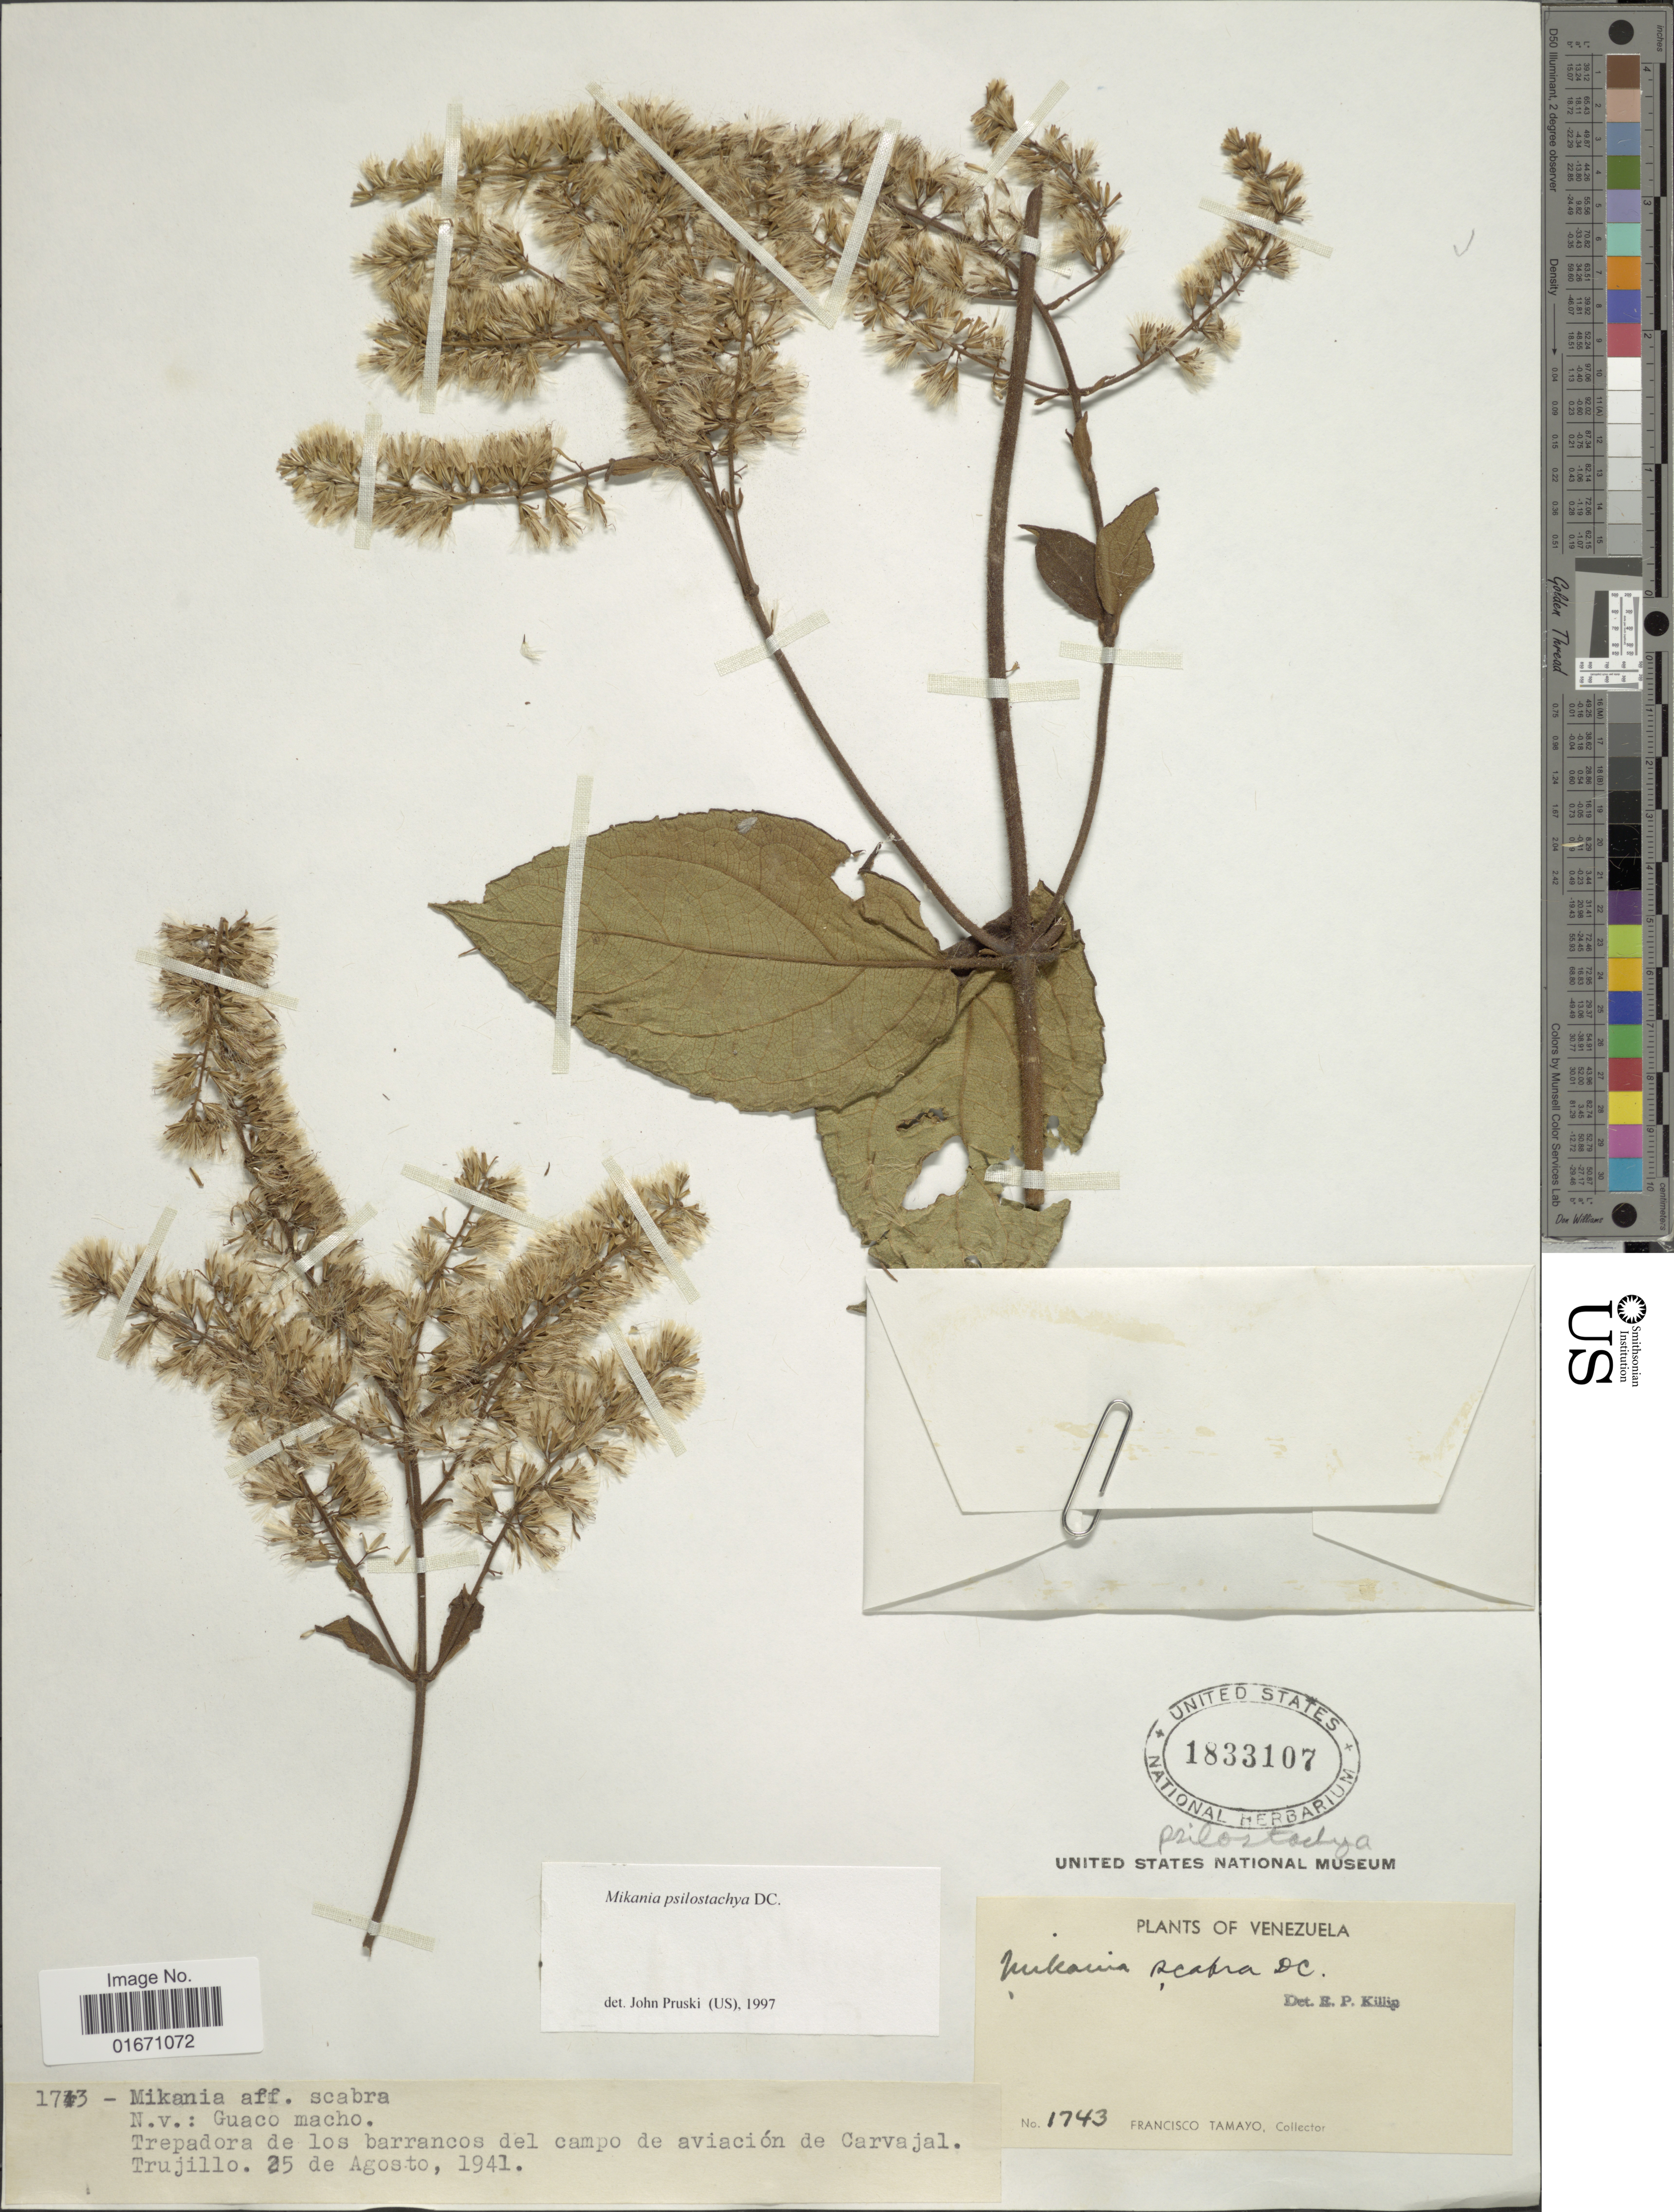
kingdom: Plantae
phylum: Tracheophyta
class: Magnoliopsida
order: Asterales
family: Asteraceae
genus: Mikania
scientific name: Mikania psilostachya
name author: DC.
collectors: F. Tamayo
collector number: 1743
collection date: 1941-08-25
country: Venezuela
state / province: Trujillo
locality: Trepadora de los barrancos del campo de aviacion de Carvajal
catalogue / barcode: US 1833107